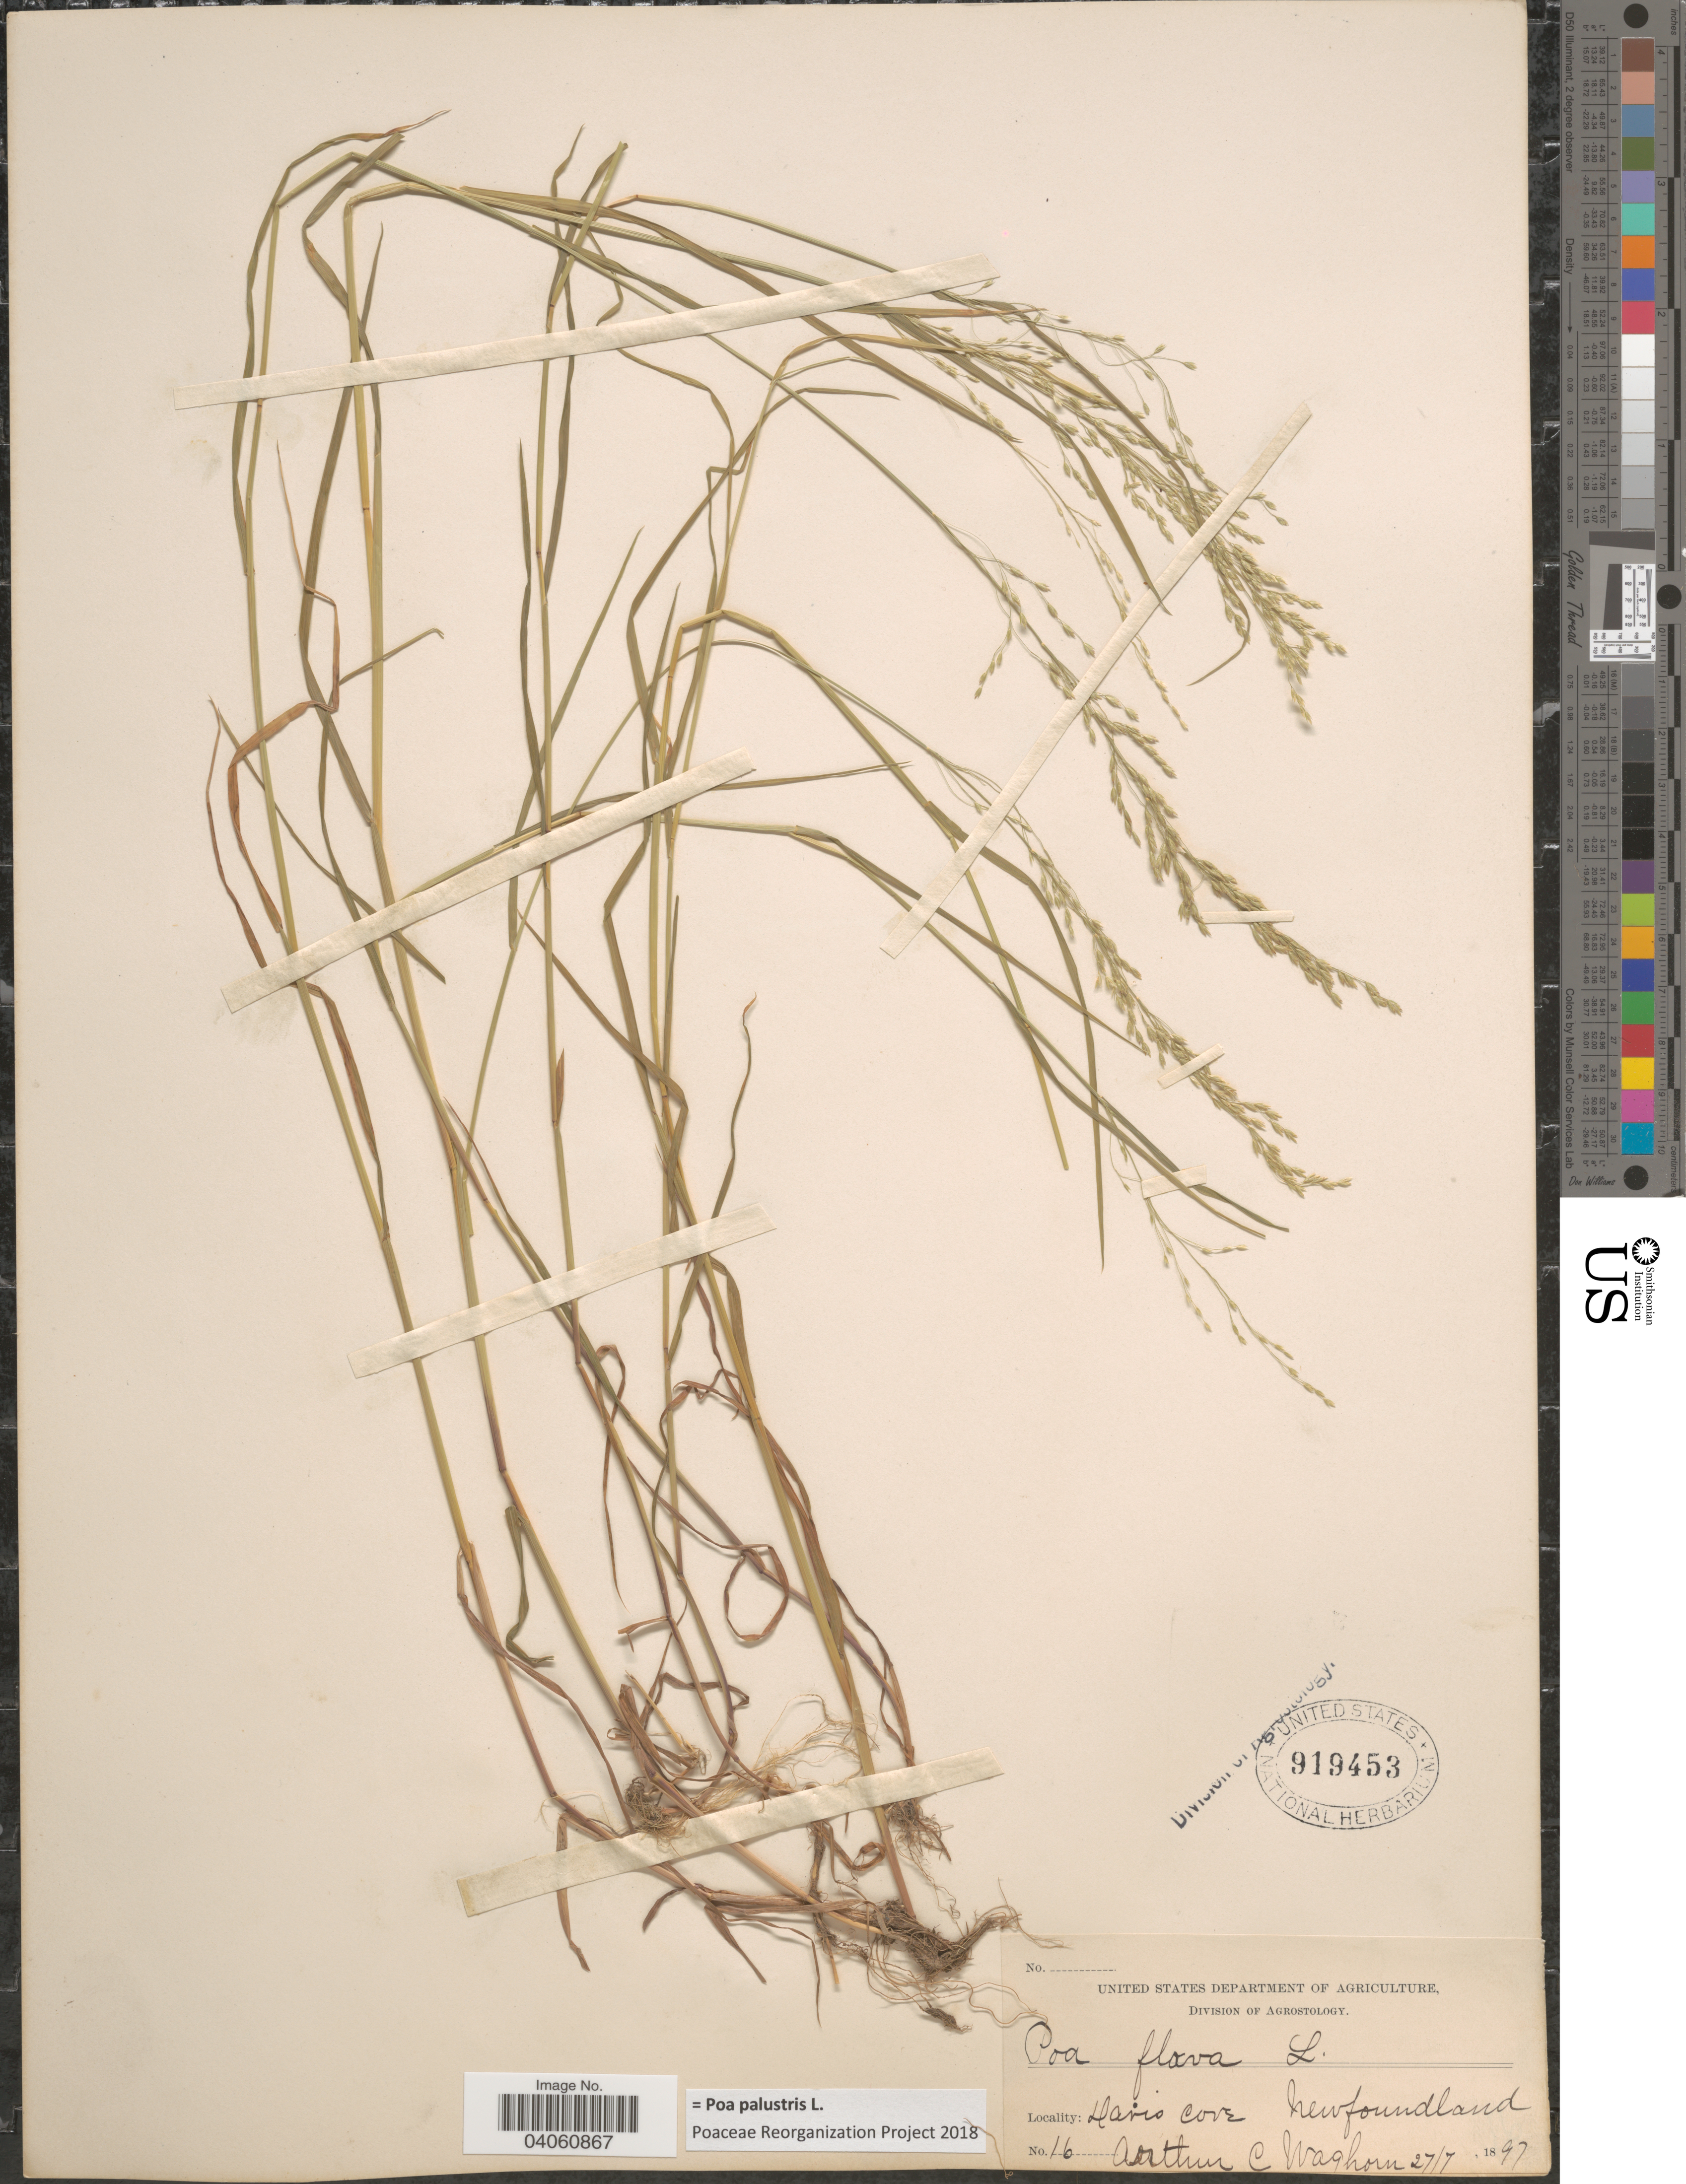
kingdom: Plantae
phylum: Tracheophyta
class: Liliopsida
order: Poales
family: Poaceae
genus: Poa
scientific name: Poa palustris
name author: L.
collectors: A. Waghorne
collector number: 16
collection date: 1897-07-27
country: Canada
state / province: Newfoundland and Labrador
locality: Haris Cove.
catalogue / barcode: US 919453